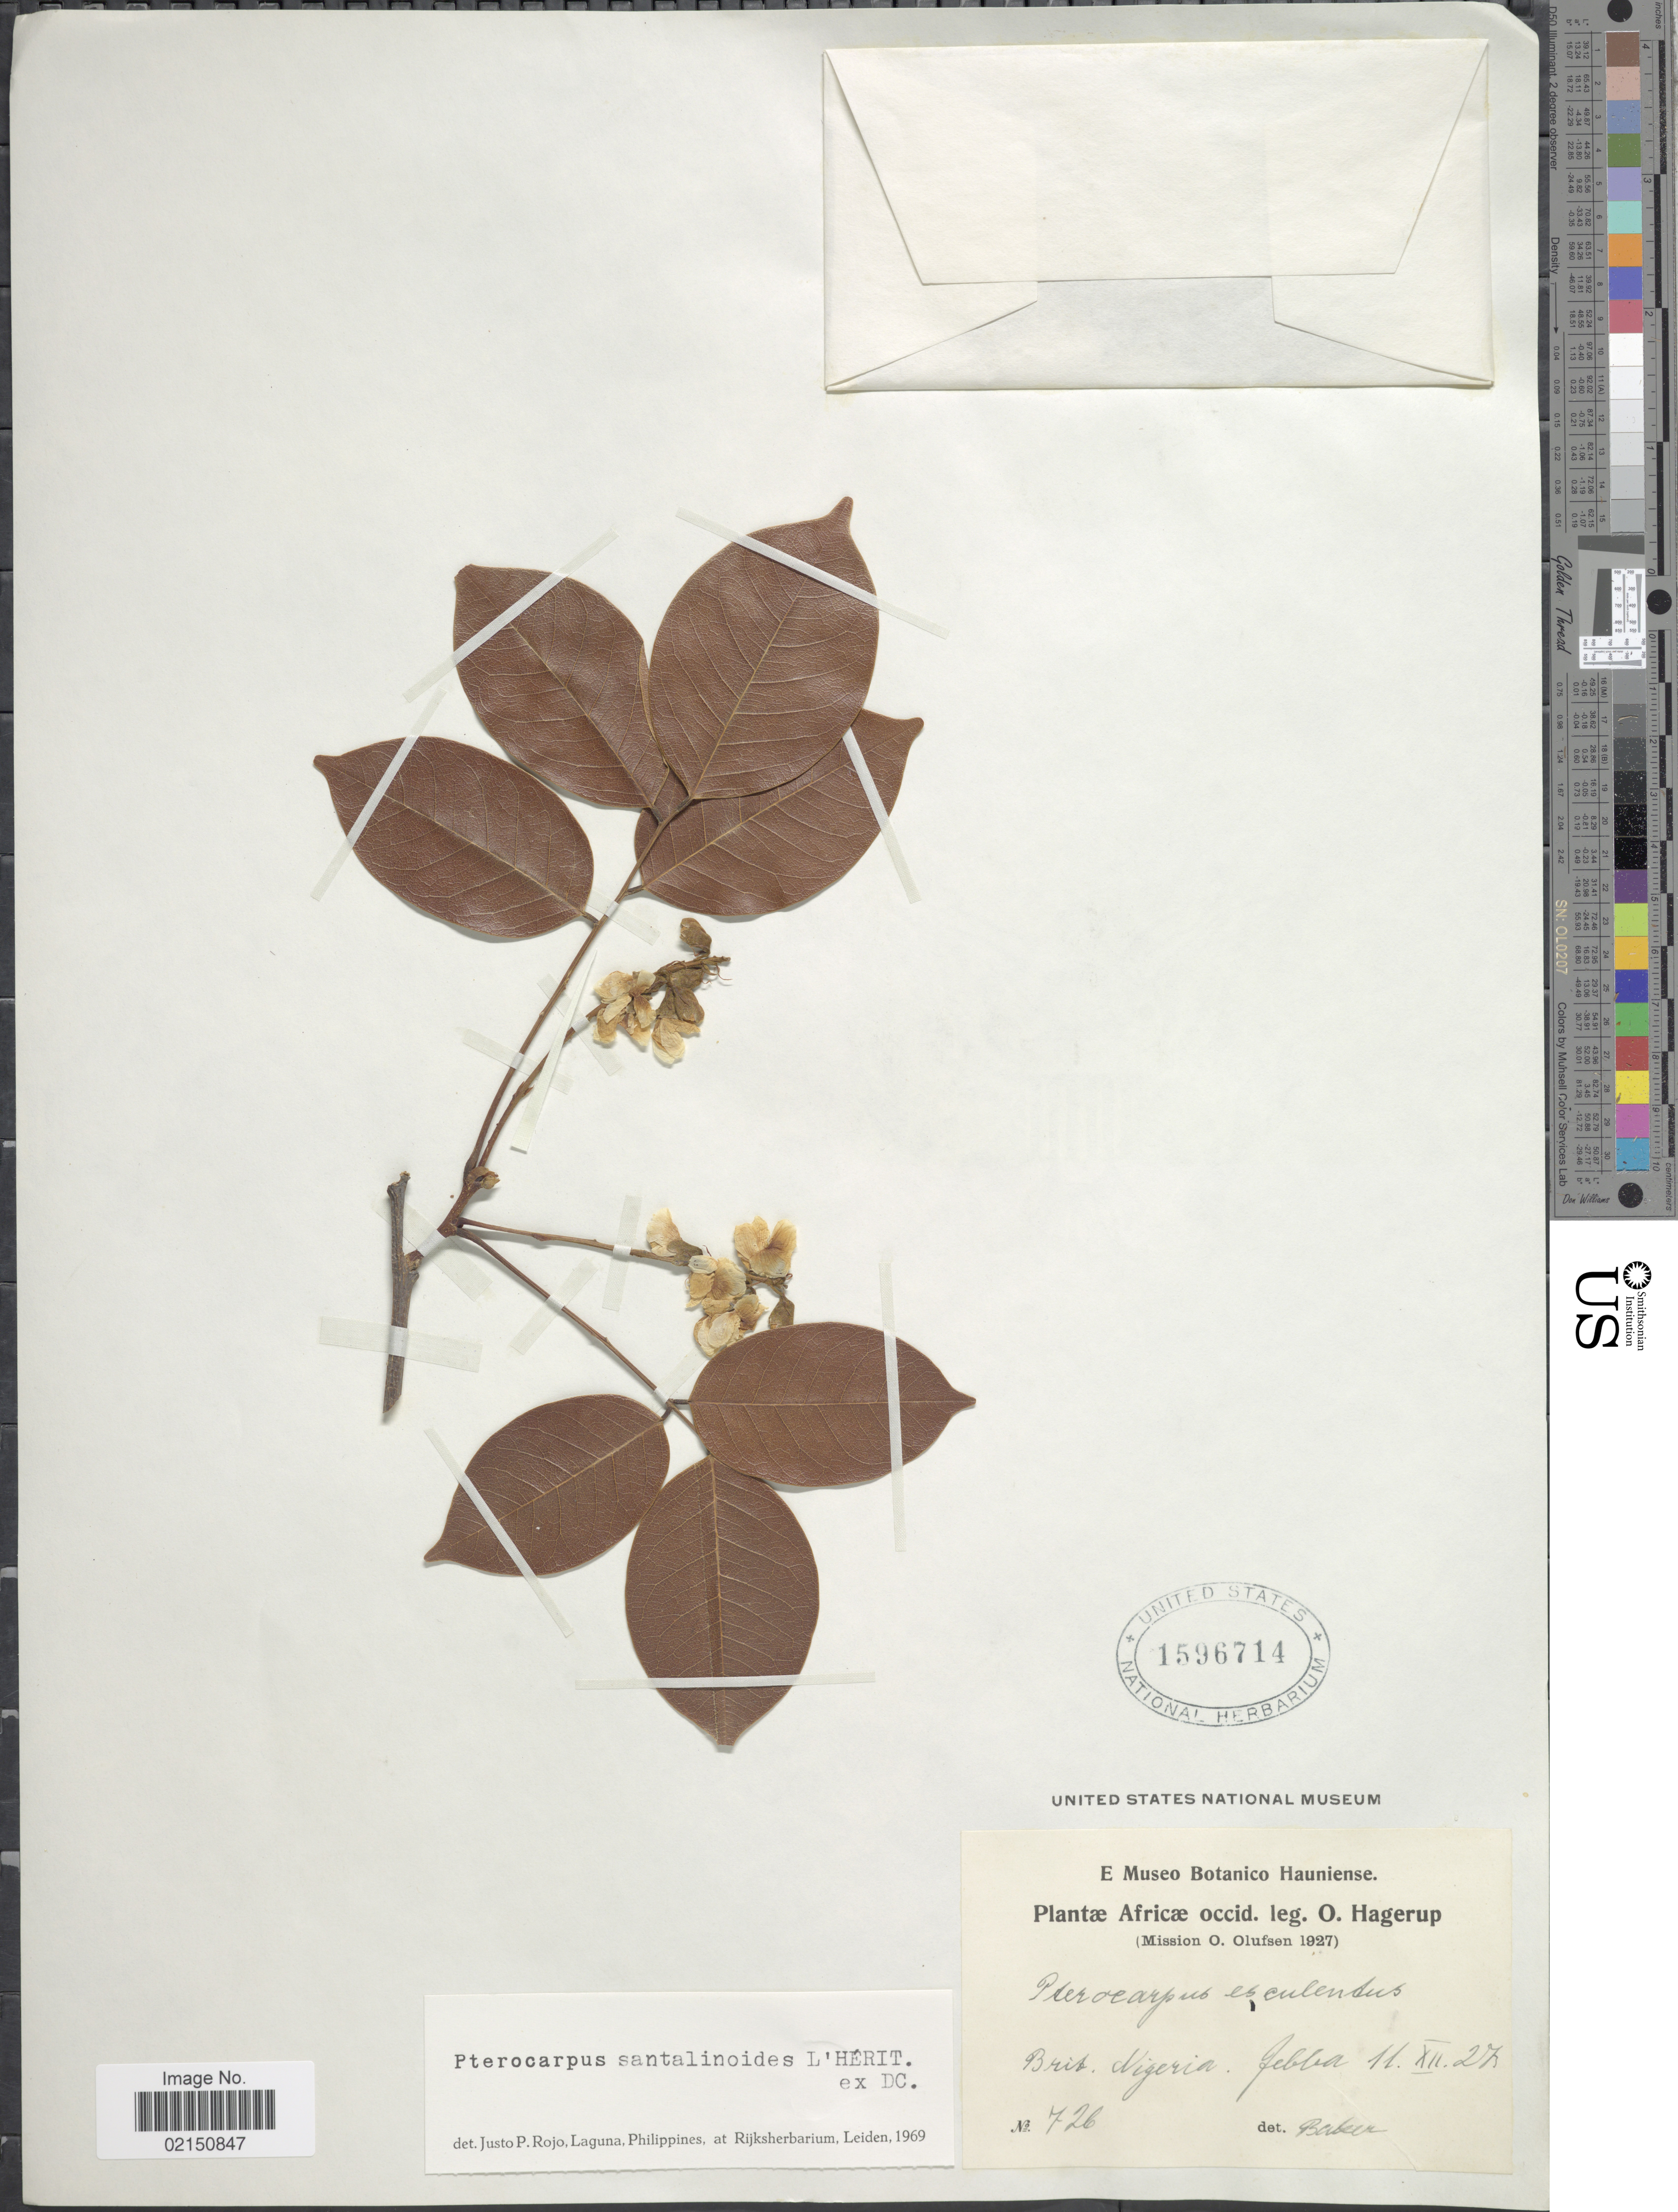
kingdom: Plantae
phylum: Tracheophyta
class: Magnoliopsida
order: Fabales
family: Fabaceae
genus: Pterocarpus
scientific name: Pterocarpus santalinoides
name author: L'Hér. ex DC.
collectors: O. Hagerup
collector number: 726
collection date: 1927-12-11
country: Nigeria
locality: Brit. Nigeria. Jebba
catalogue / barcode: US 1596714